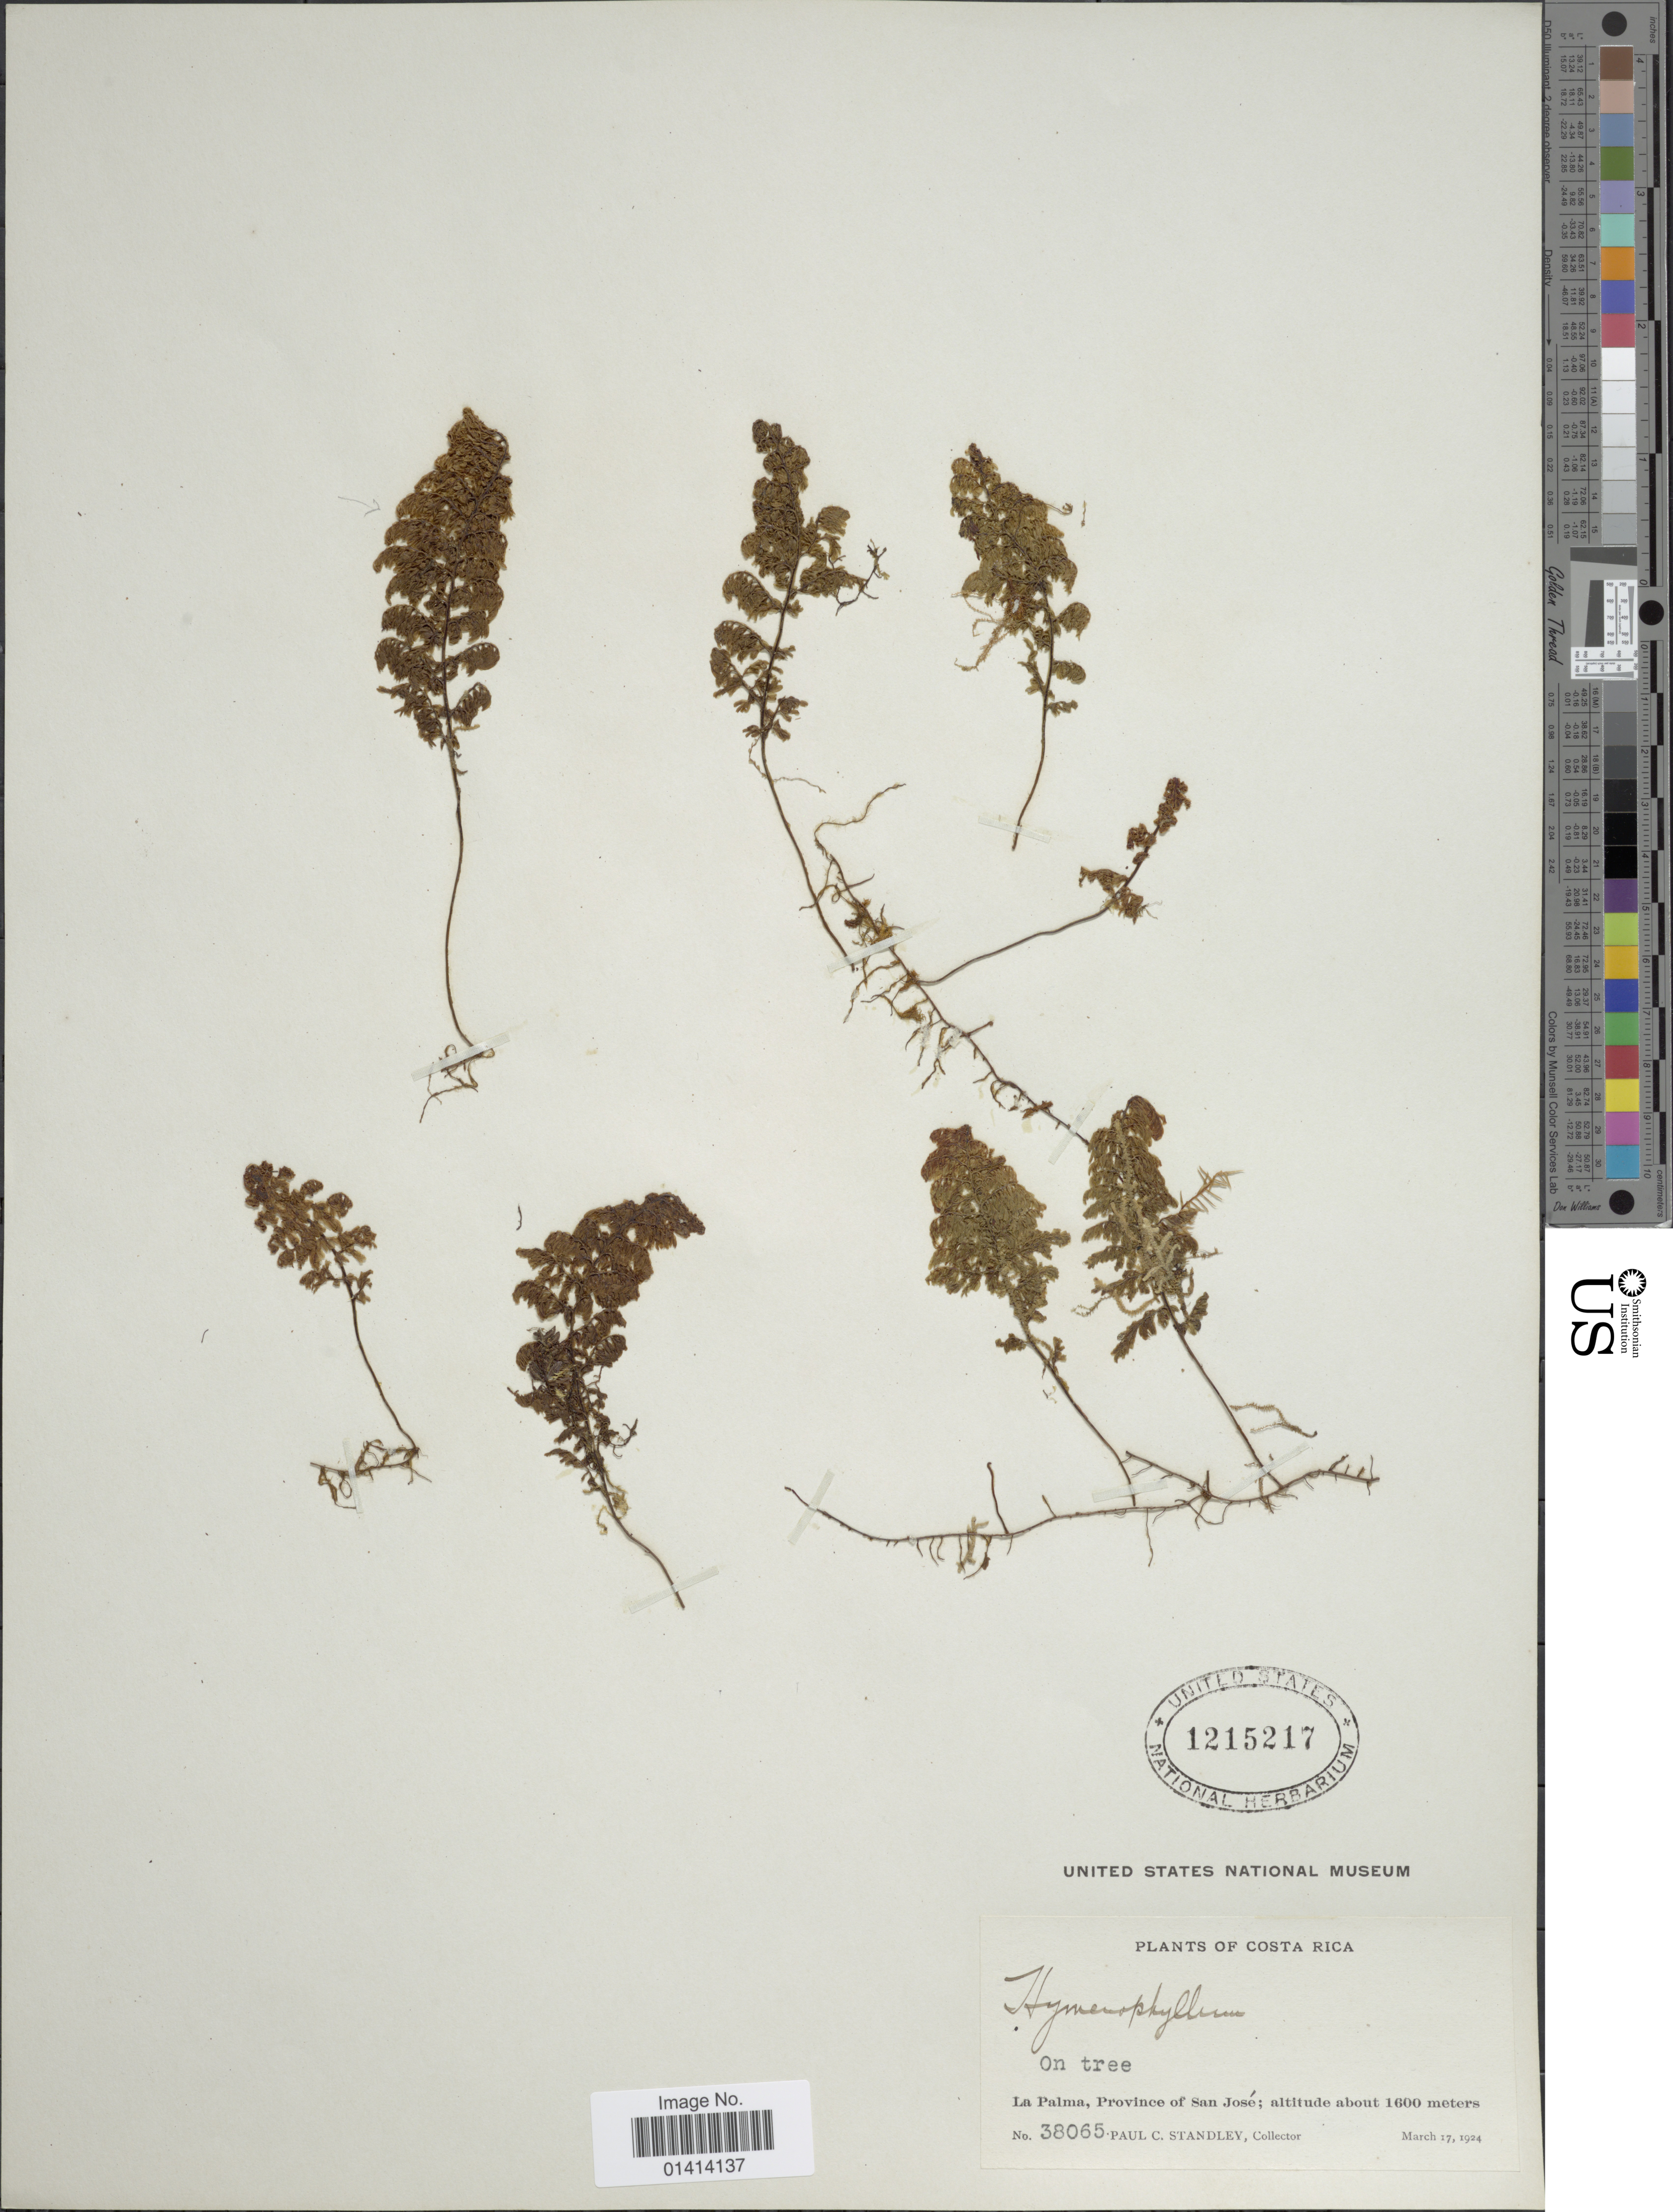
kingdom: Plantae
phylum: Tracheophyta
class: Polypodiopsida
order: Hymenophyllales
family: Hymenophyllaceae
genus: Hymenophyllum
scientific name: Hymenophyllum myriocarpum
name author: Hook.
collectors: P. C. Standley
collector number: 38065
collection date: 1924-03-17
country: Costa Rica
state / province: San José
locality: La Palma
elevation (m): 1600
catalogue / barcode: US 1215217